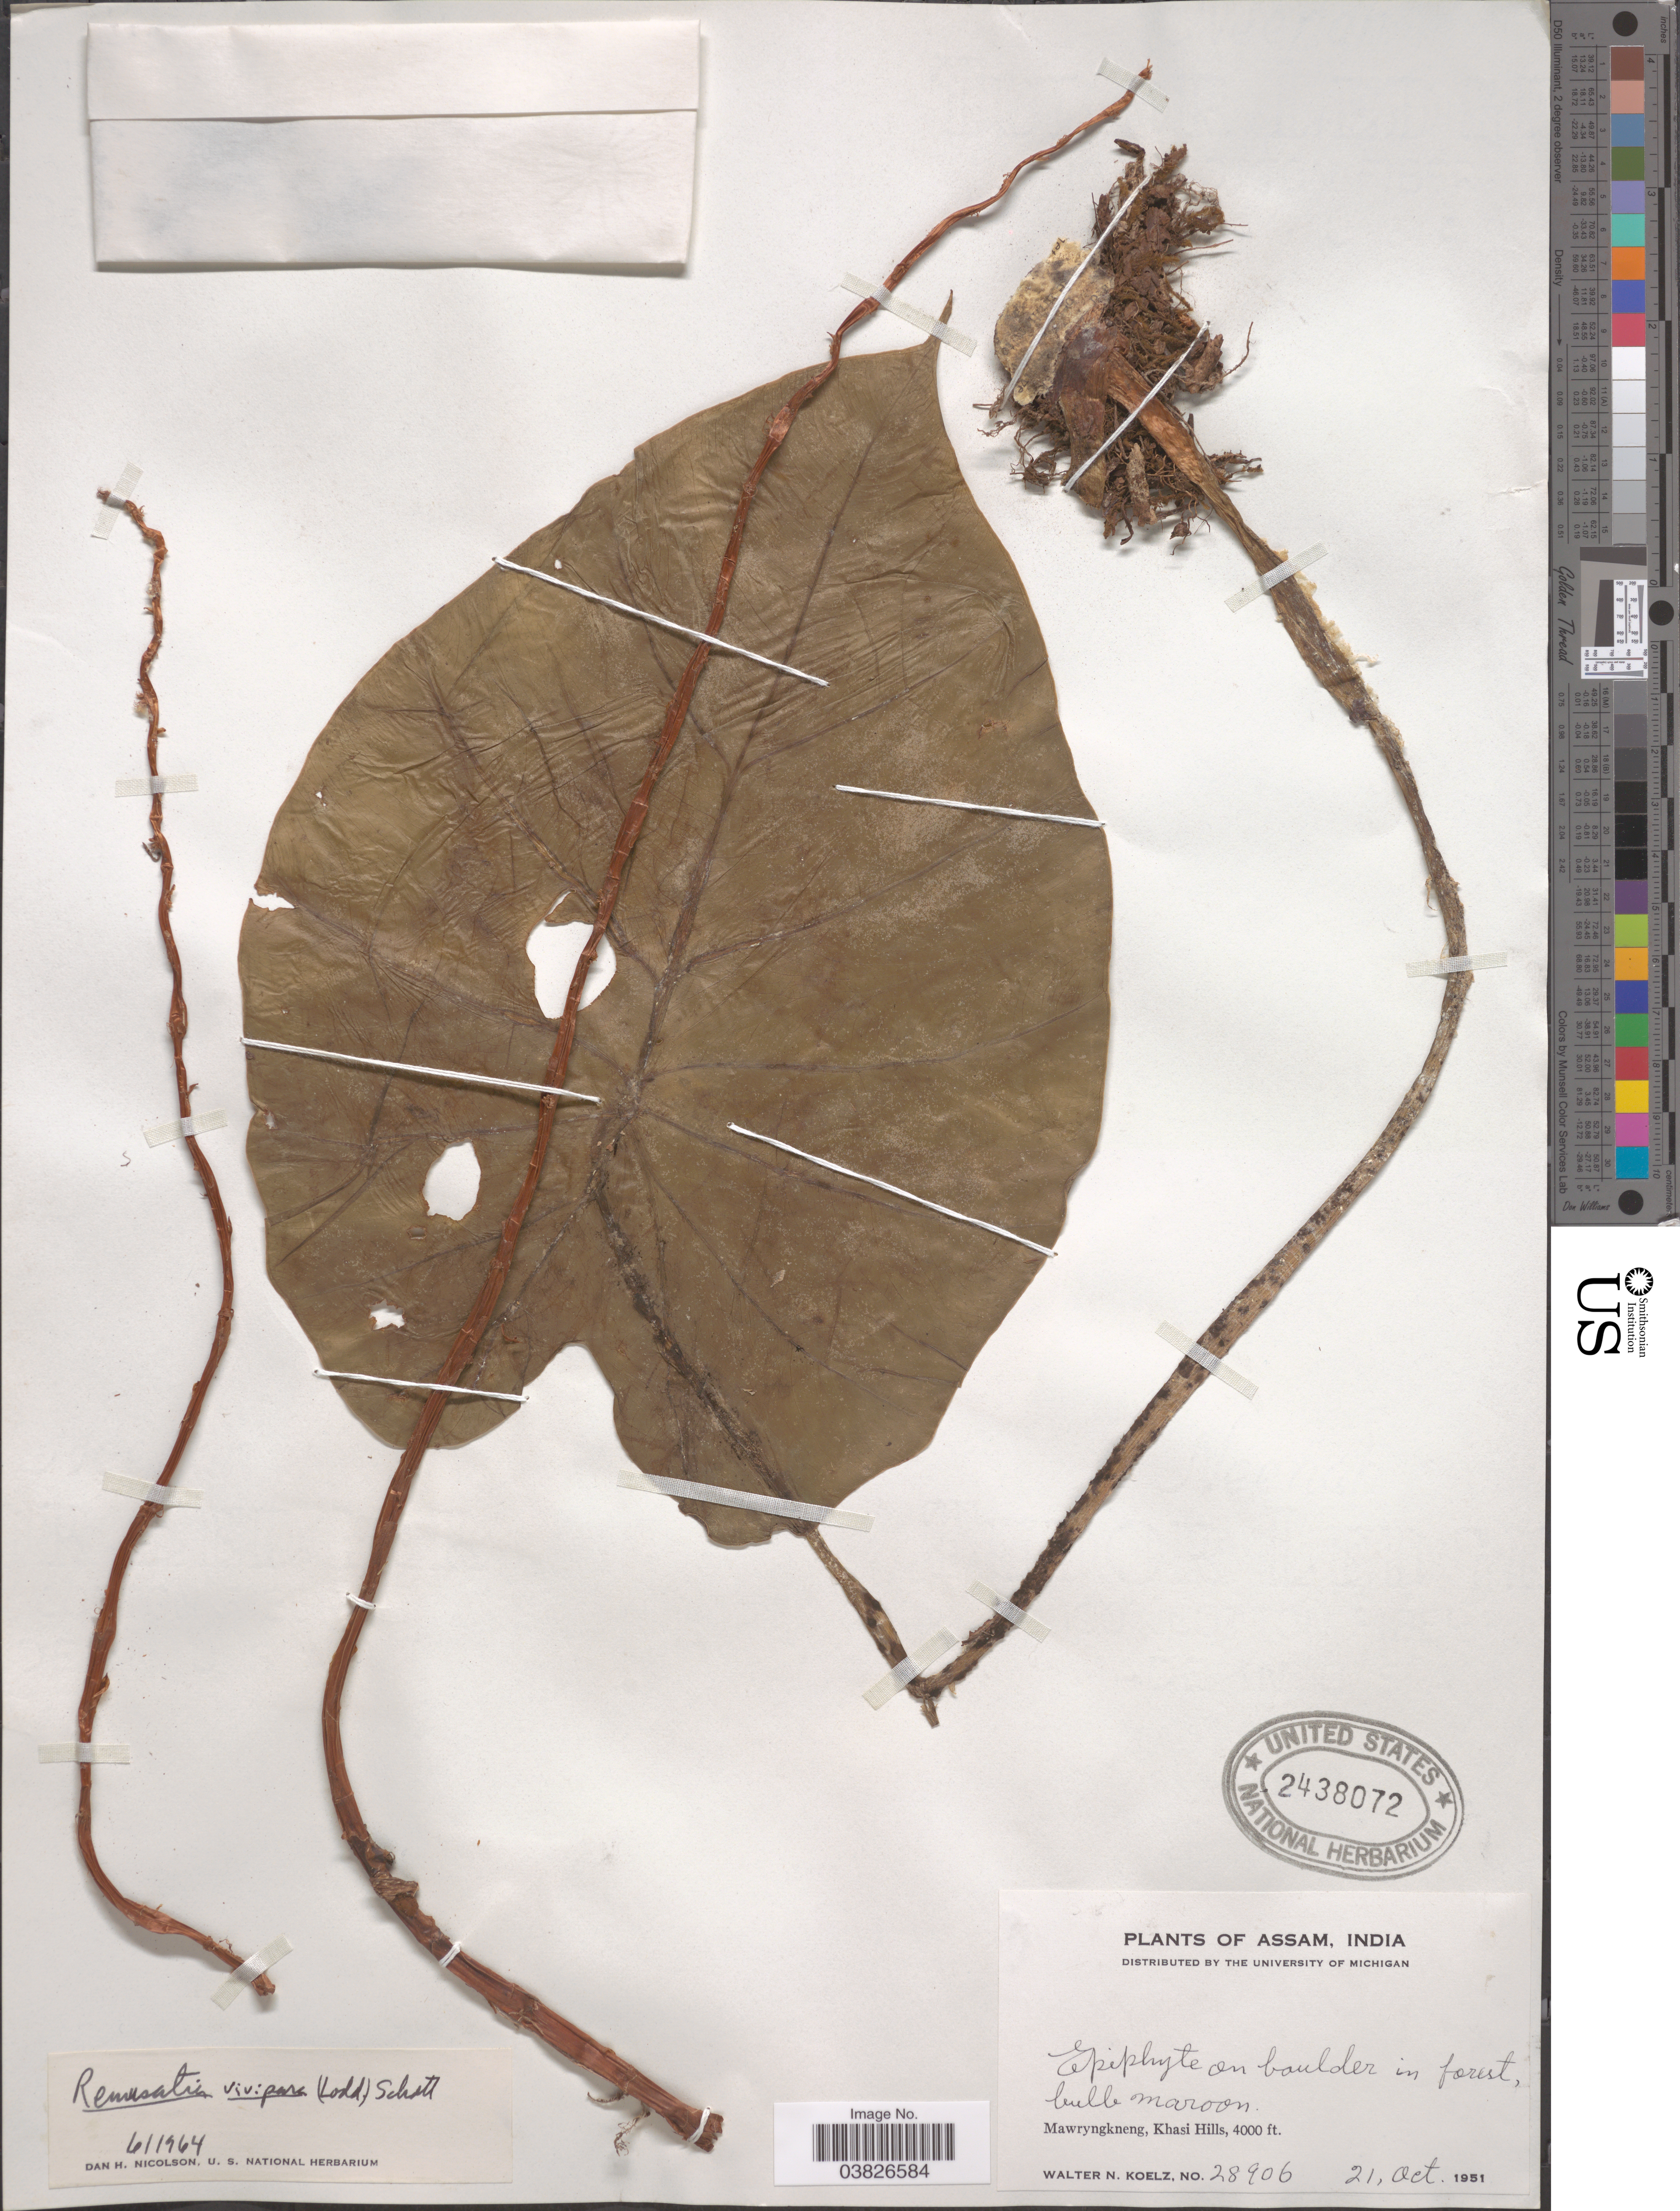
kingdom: Plantae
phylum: Tracheophyta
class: Liliopsida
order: Alismatales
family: Araceae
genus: Remusatia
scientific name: Remusatia vivipara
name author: (Roxb.) Schott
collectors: W. N. Koelz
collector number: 28906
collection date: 1951-10-21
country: India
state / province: Meghalaya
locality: Mawryngkneng, Khasi Hills.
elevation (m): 1219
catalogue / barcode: US 2438072